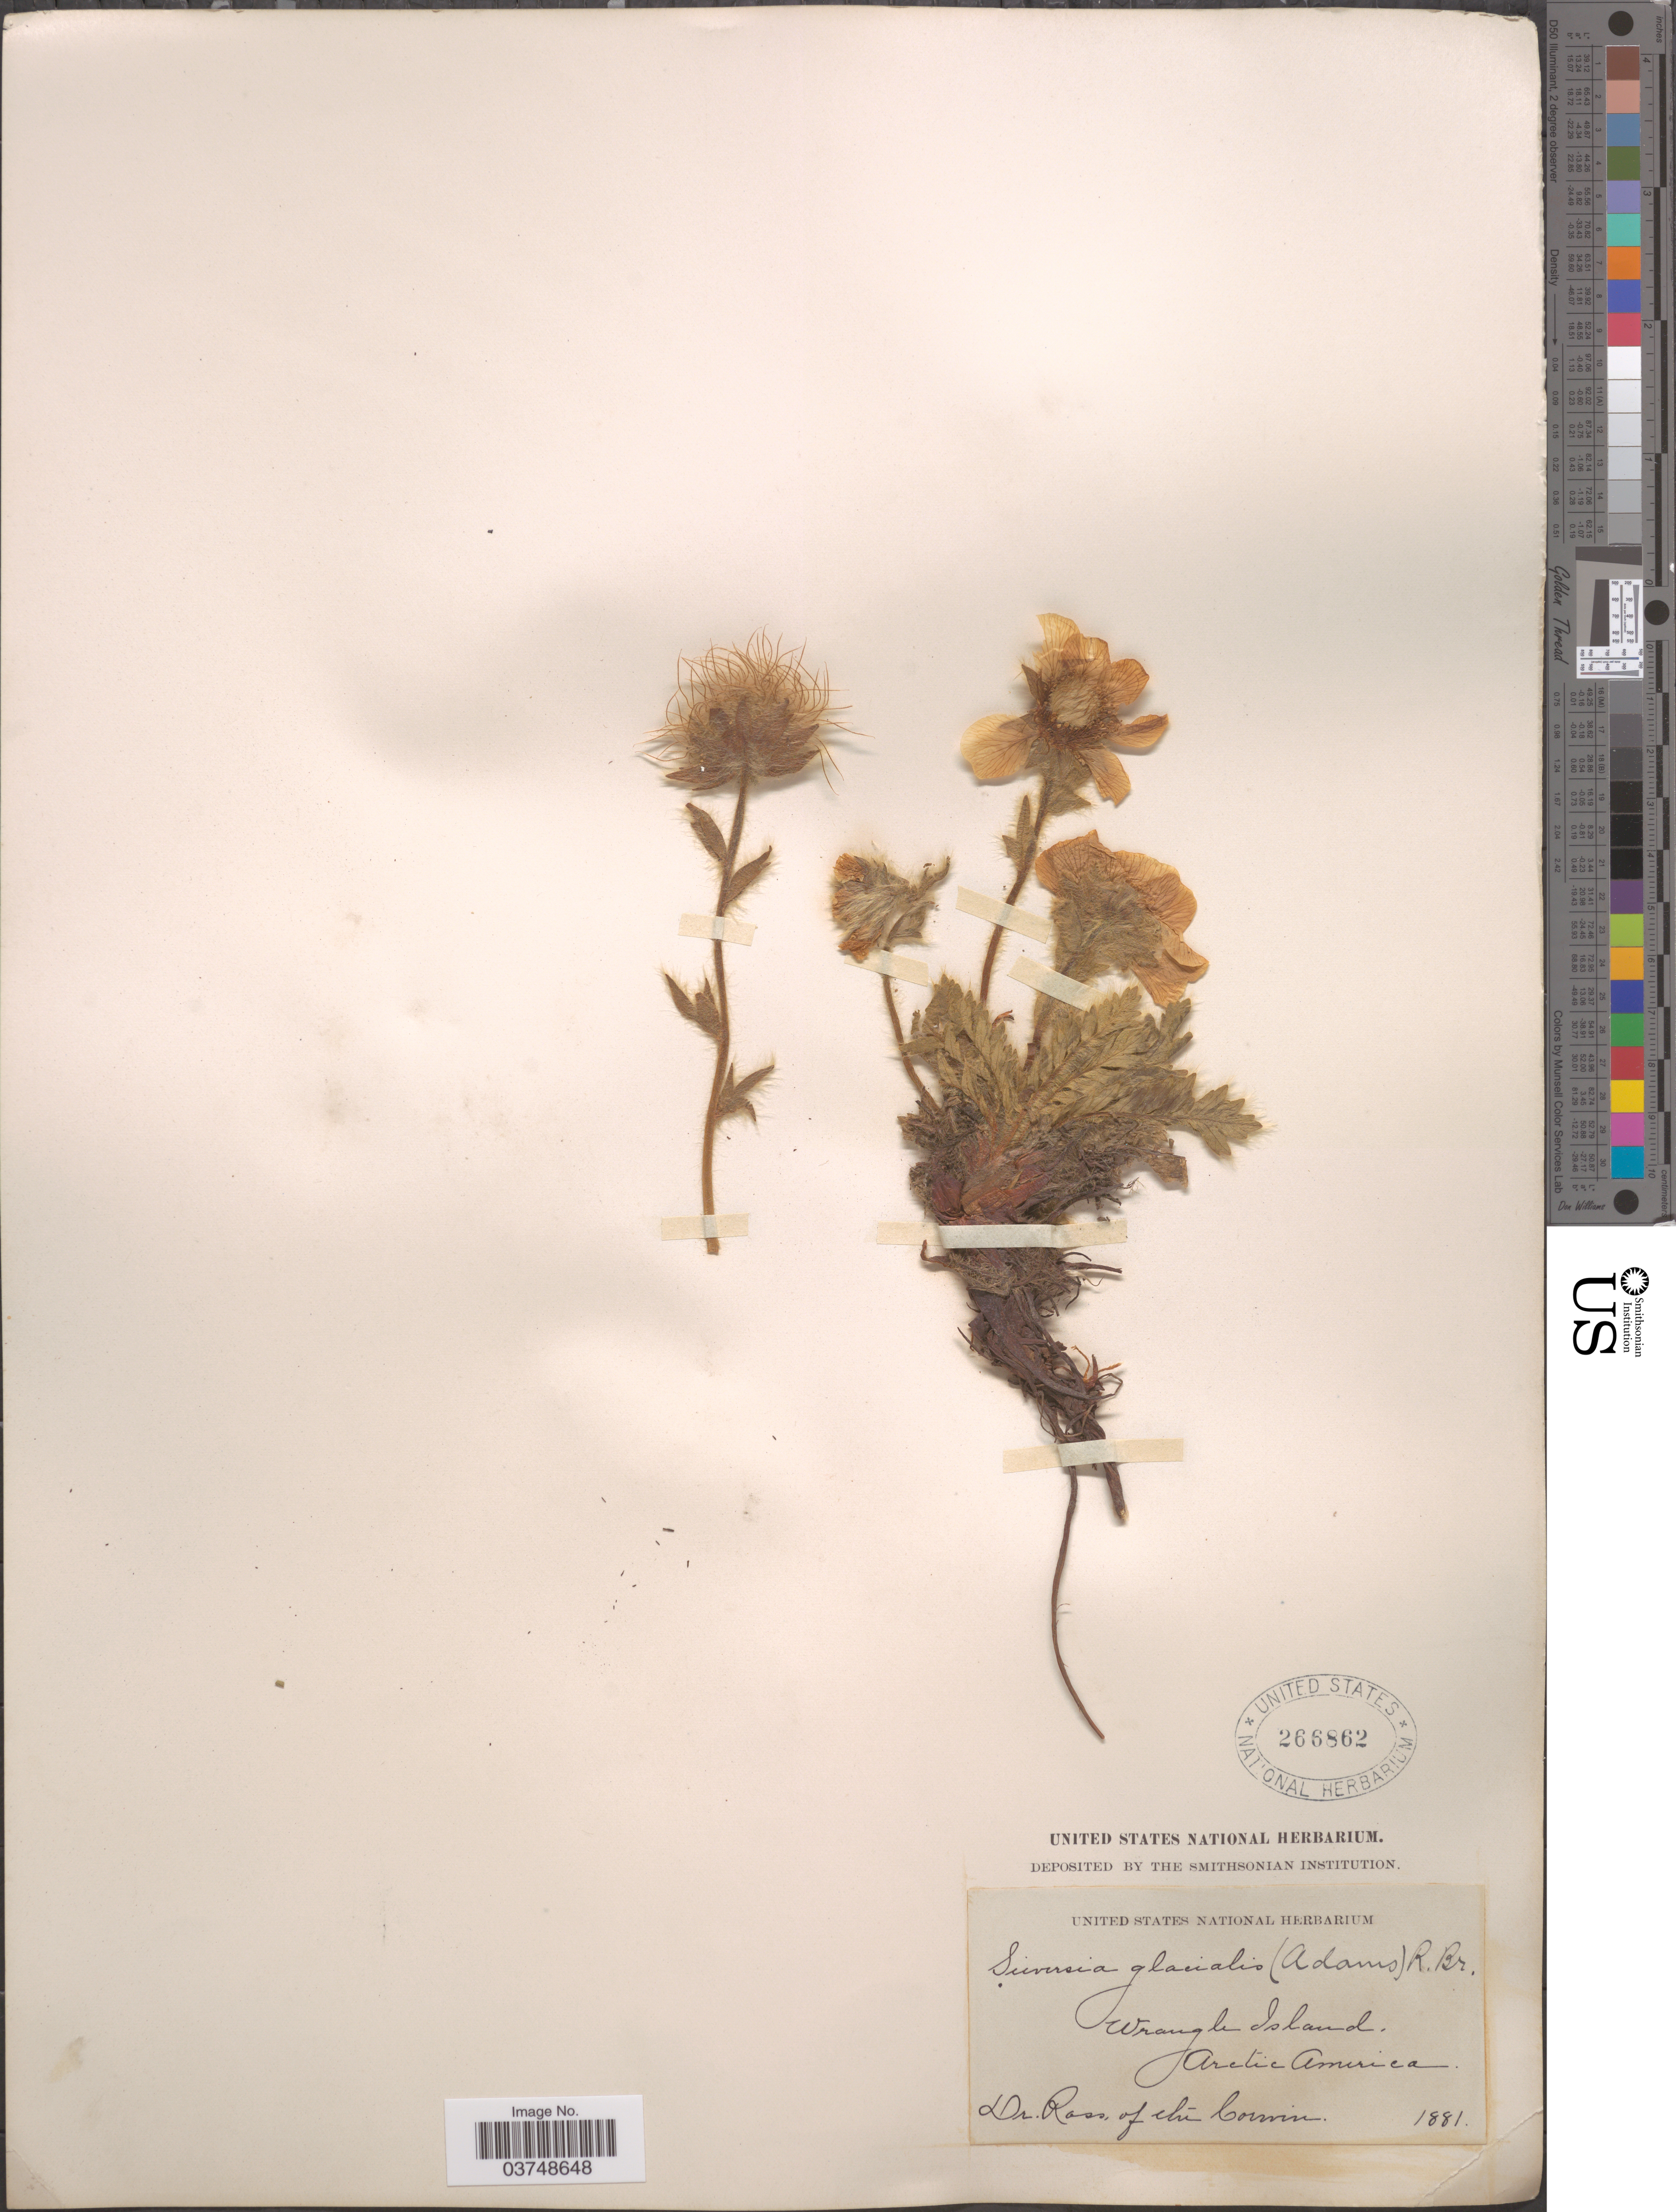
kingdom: Plantae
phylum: Tracheophyta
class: Magnoliopsida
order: Rosales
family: Rosaceae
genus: Geum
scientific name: Geum glaciale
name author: Adams ex Fisch.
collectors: Ross of the Corwin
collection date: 1881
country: Russian Federation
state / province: Chukotka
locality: Wrangle Island. Arctic America.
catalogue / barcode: US 266862